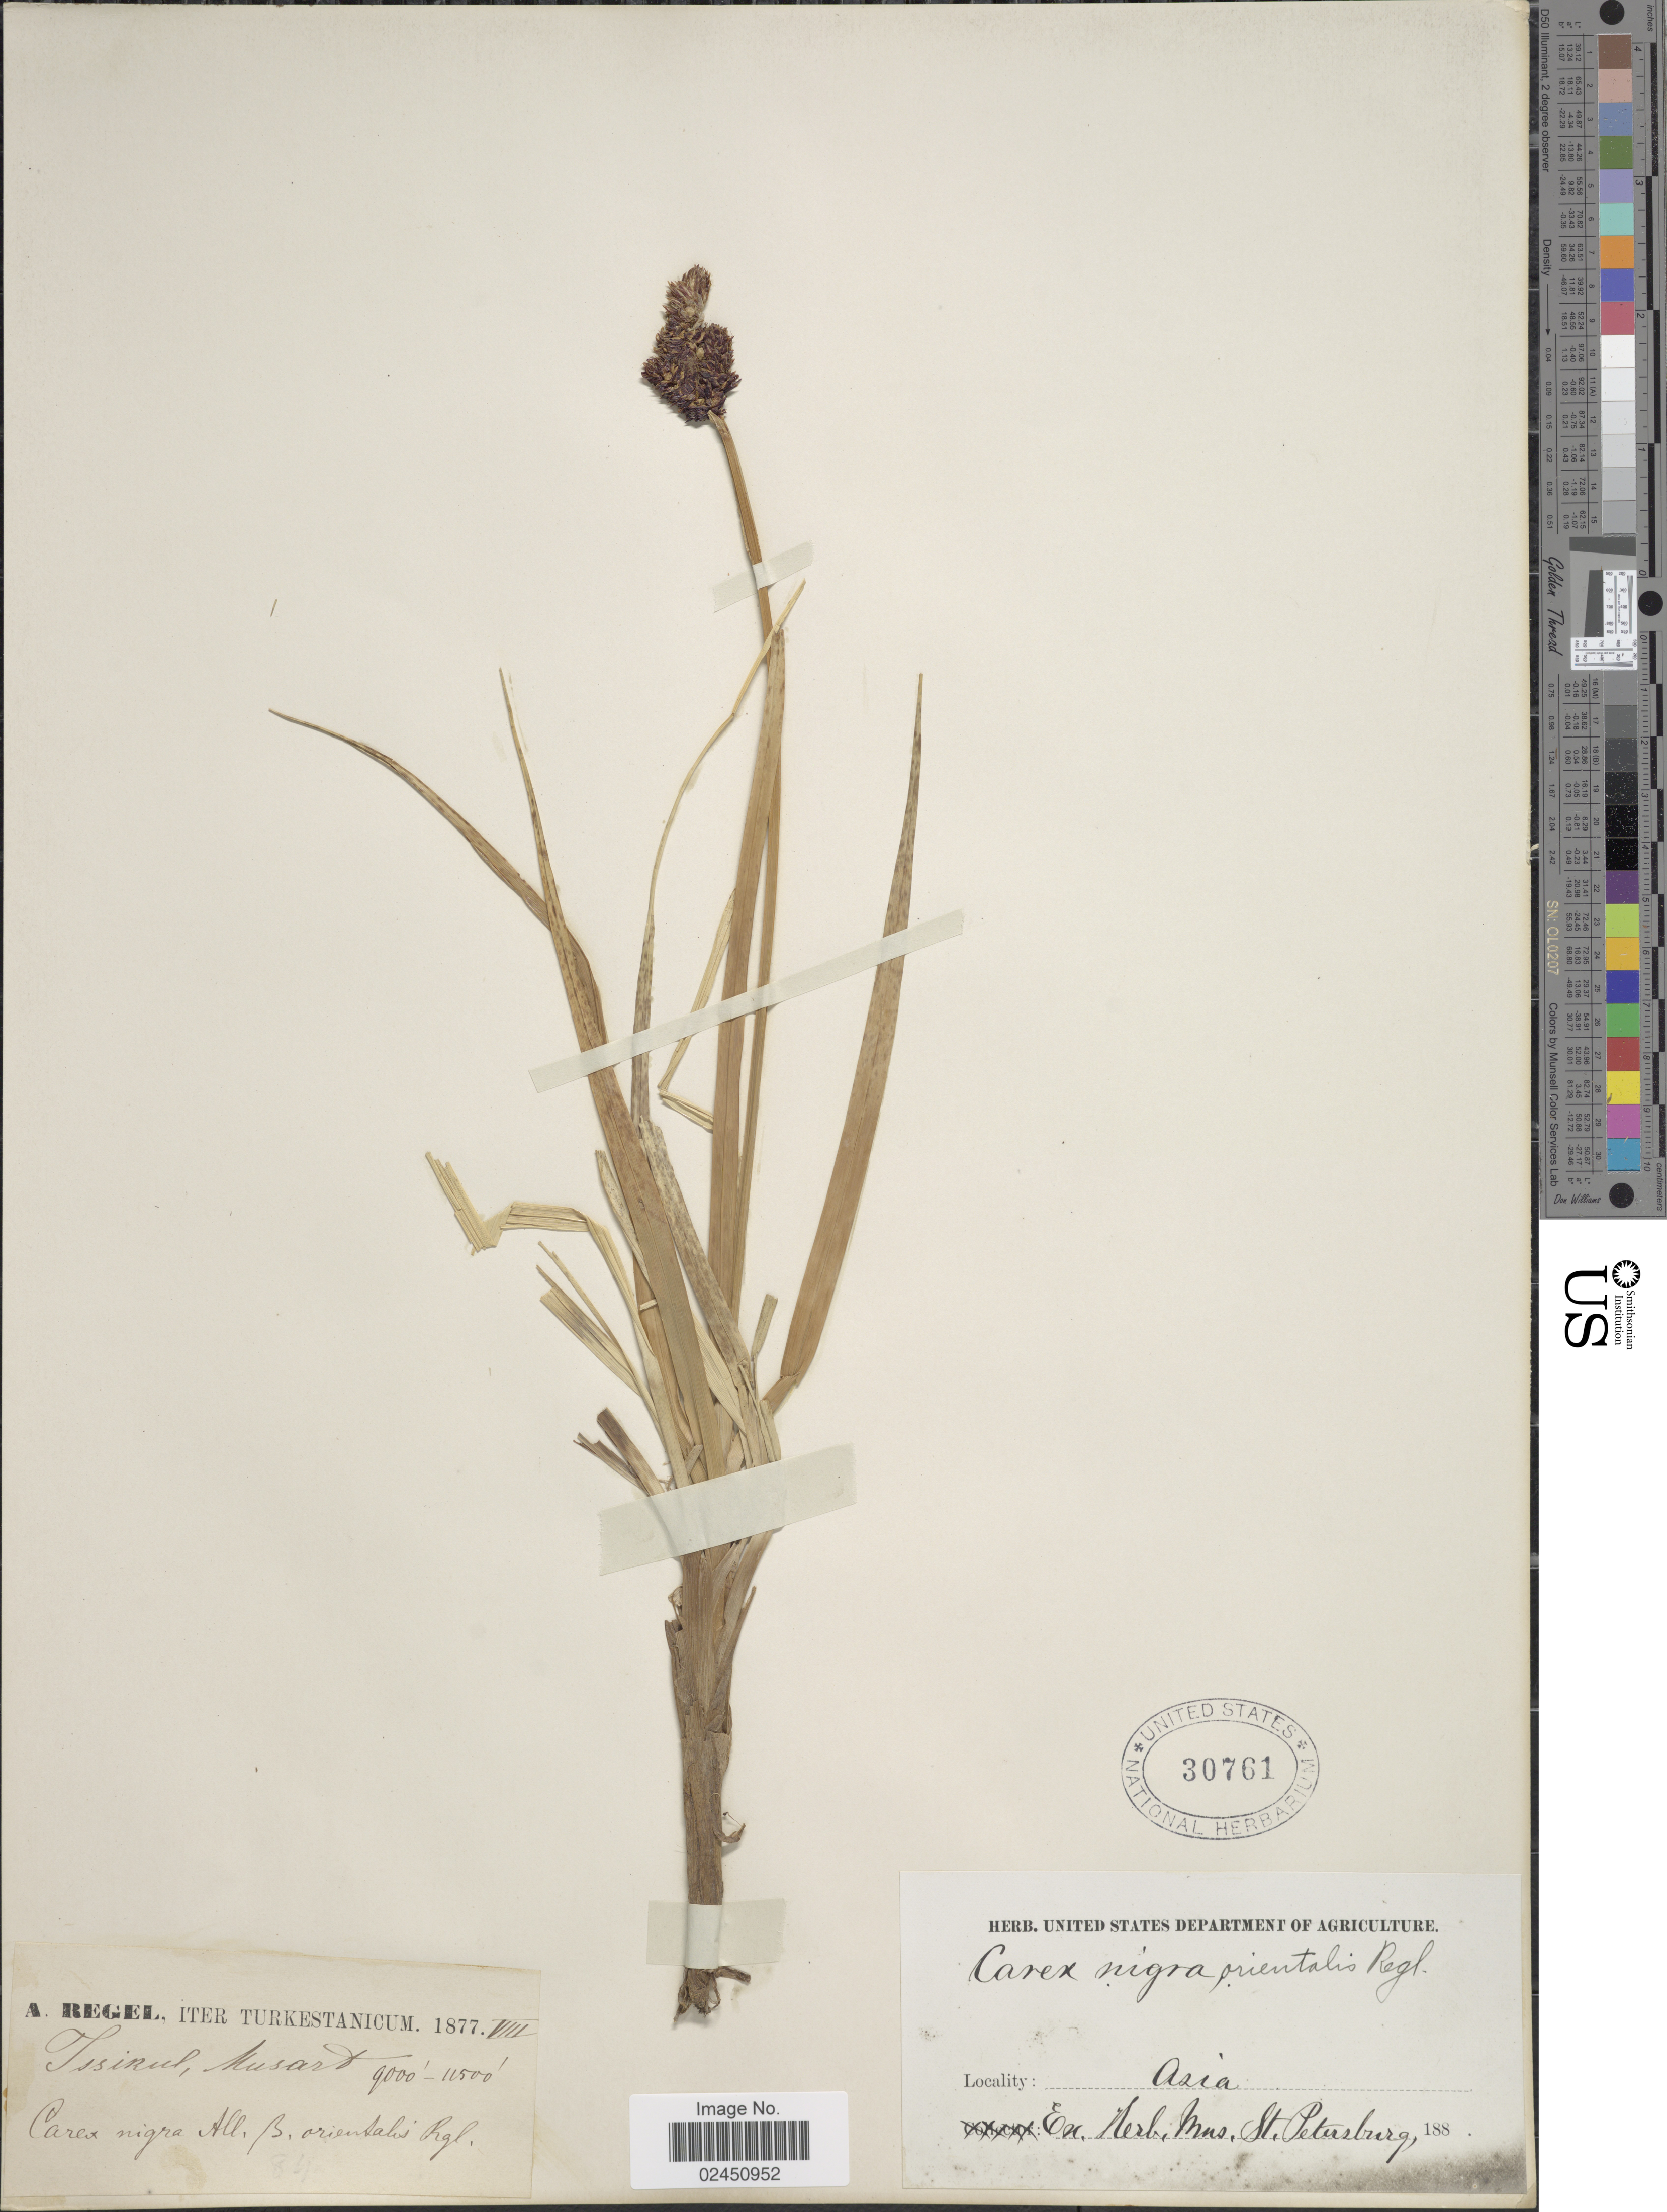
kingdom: Plantae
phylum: Tracheophyta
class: Liliopsida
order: Poales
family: Cyperaceae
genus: Carex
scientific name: Carex nigra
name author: (L.) Reichard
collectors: A. Regel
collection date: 1877-08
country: Kyrgyzstan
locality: Iter Turkestanicum, Tisirul, Musart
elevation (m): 2743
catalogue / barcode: US 30761